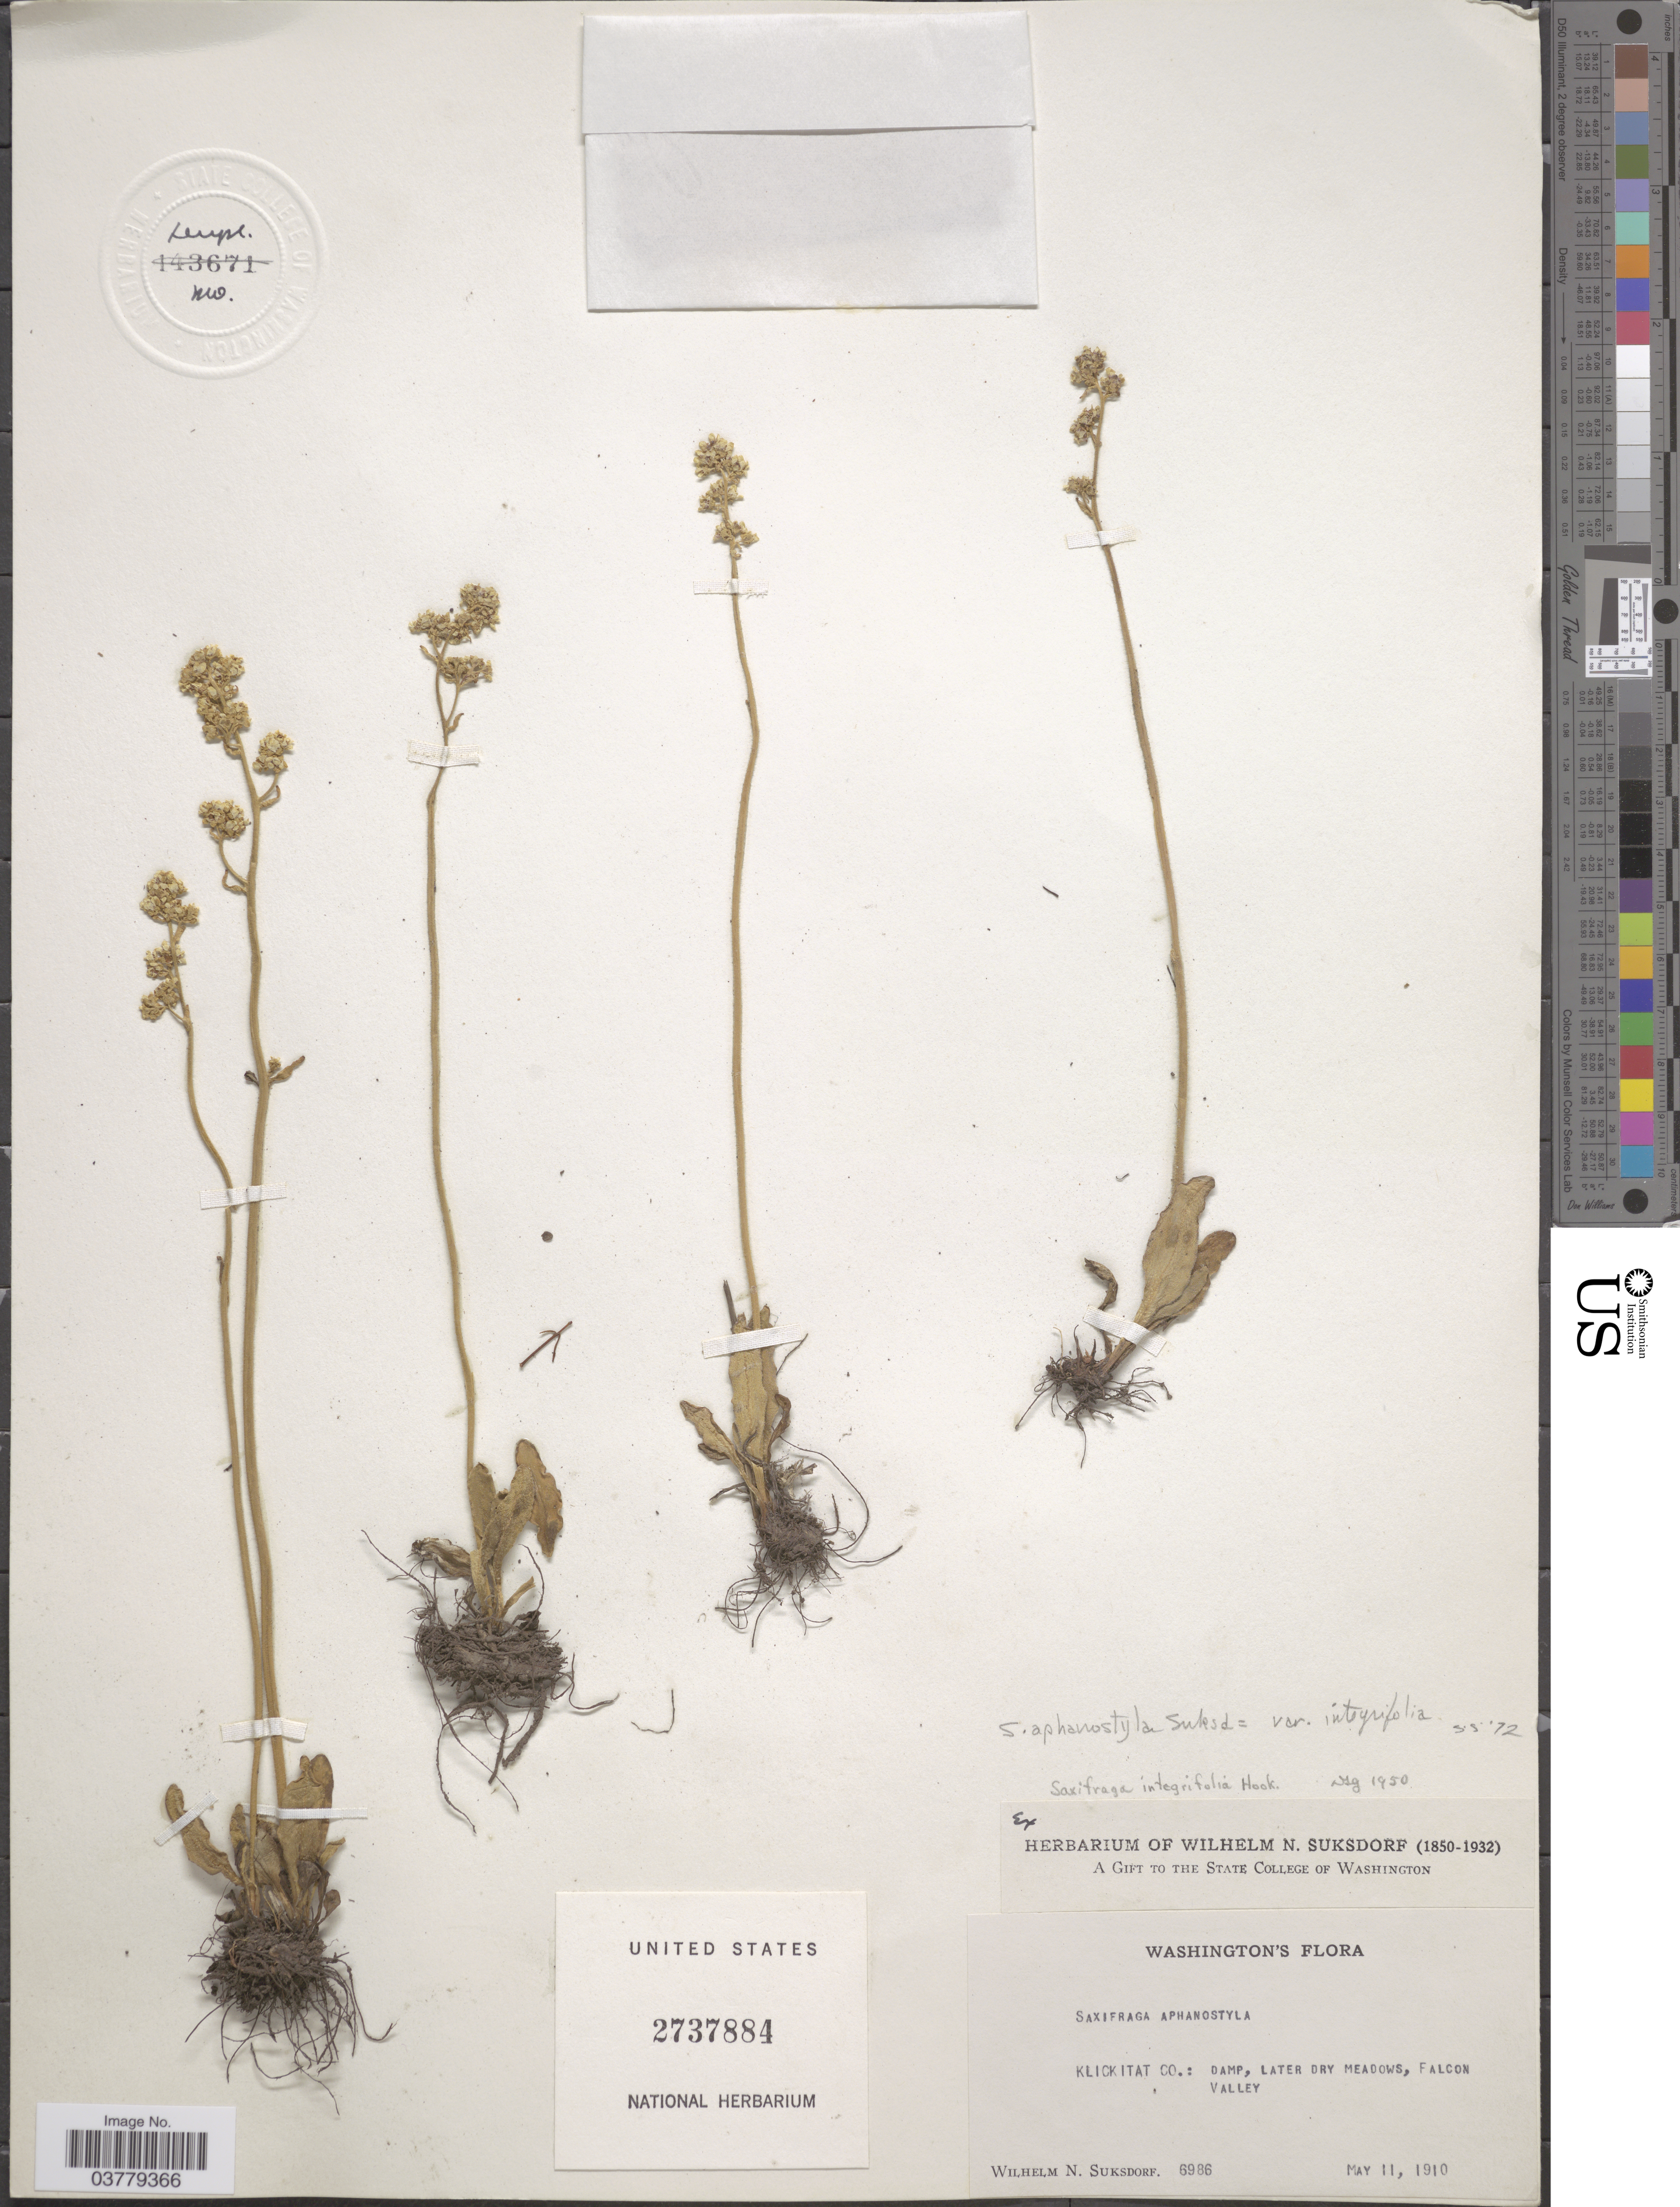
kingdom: Plantae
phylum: Tracheophyta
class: Magnoliopsida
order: Saxifragales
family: Saxifragaceae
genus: Micranthes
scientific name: Micranthes integrifolia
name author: (Hook.) Small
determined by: Halse, R. R.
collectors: W. N. Suksdorf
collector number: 6986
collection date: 1910-05-11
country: United States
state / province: Washington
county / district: Klickitat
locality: Klickitat Co.: Damp, Later Dry Meadows, Falcon Valley.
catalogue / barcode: US 2737884